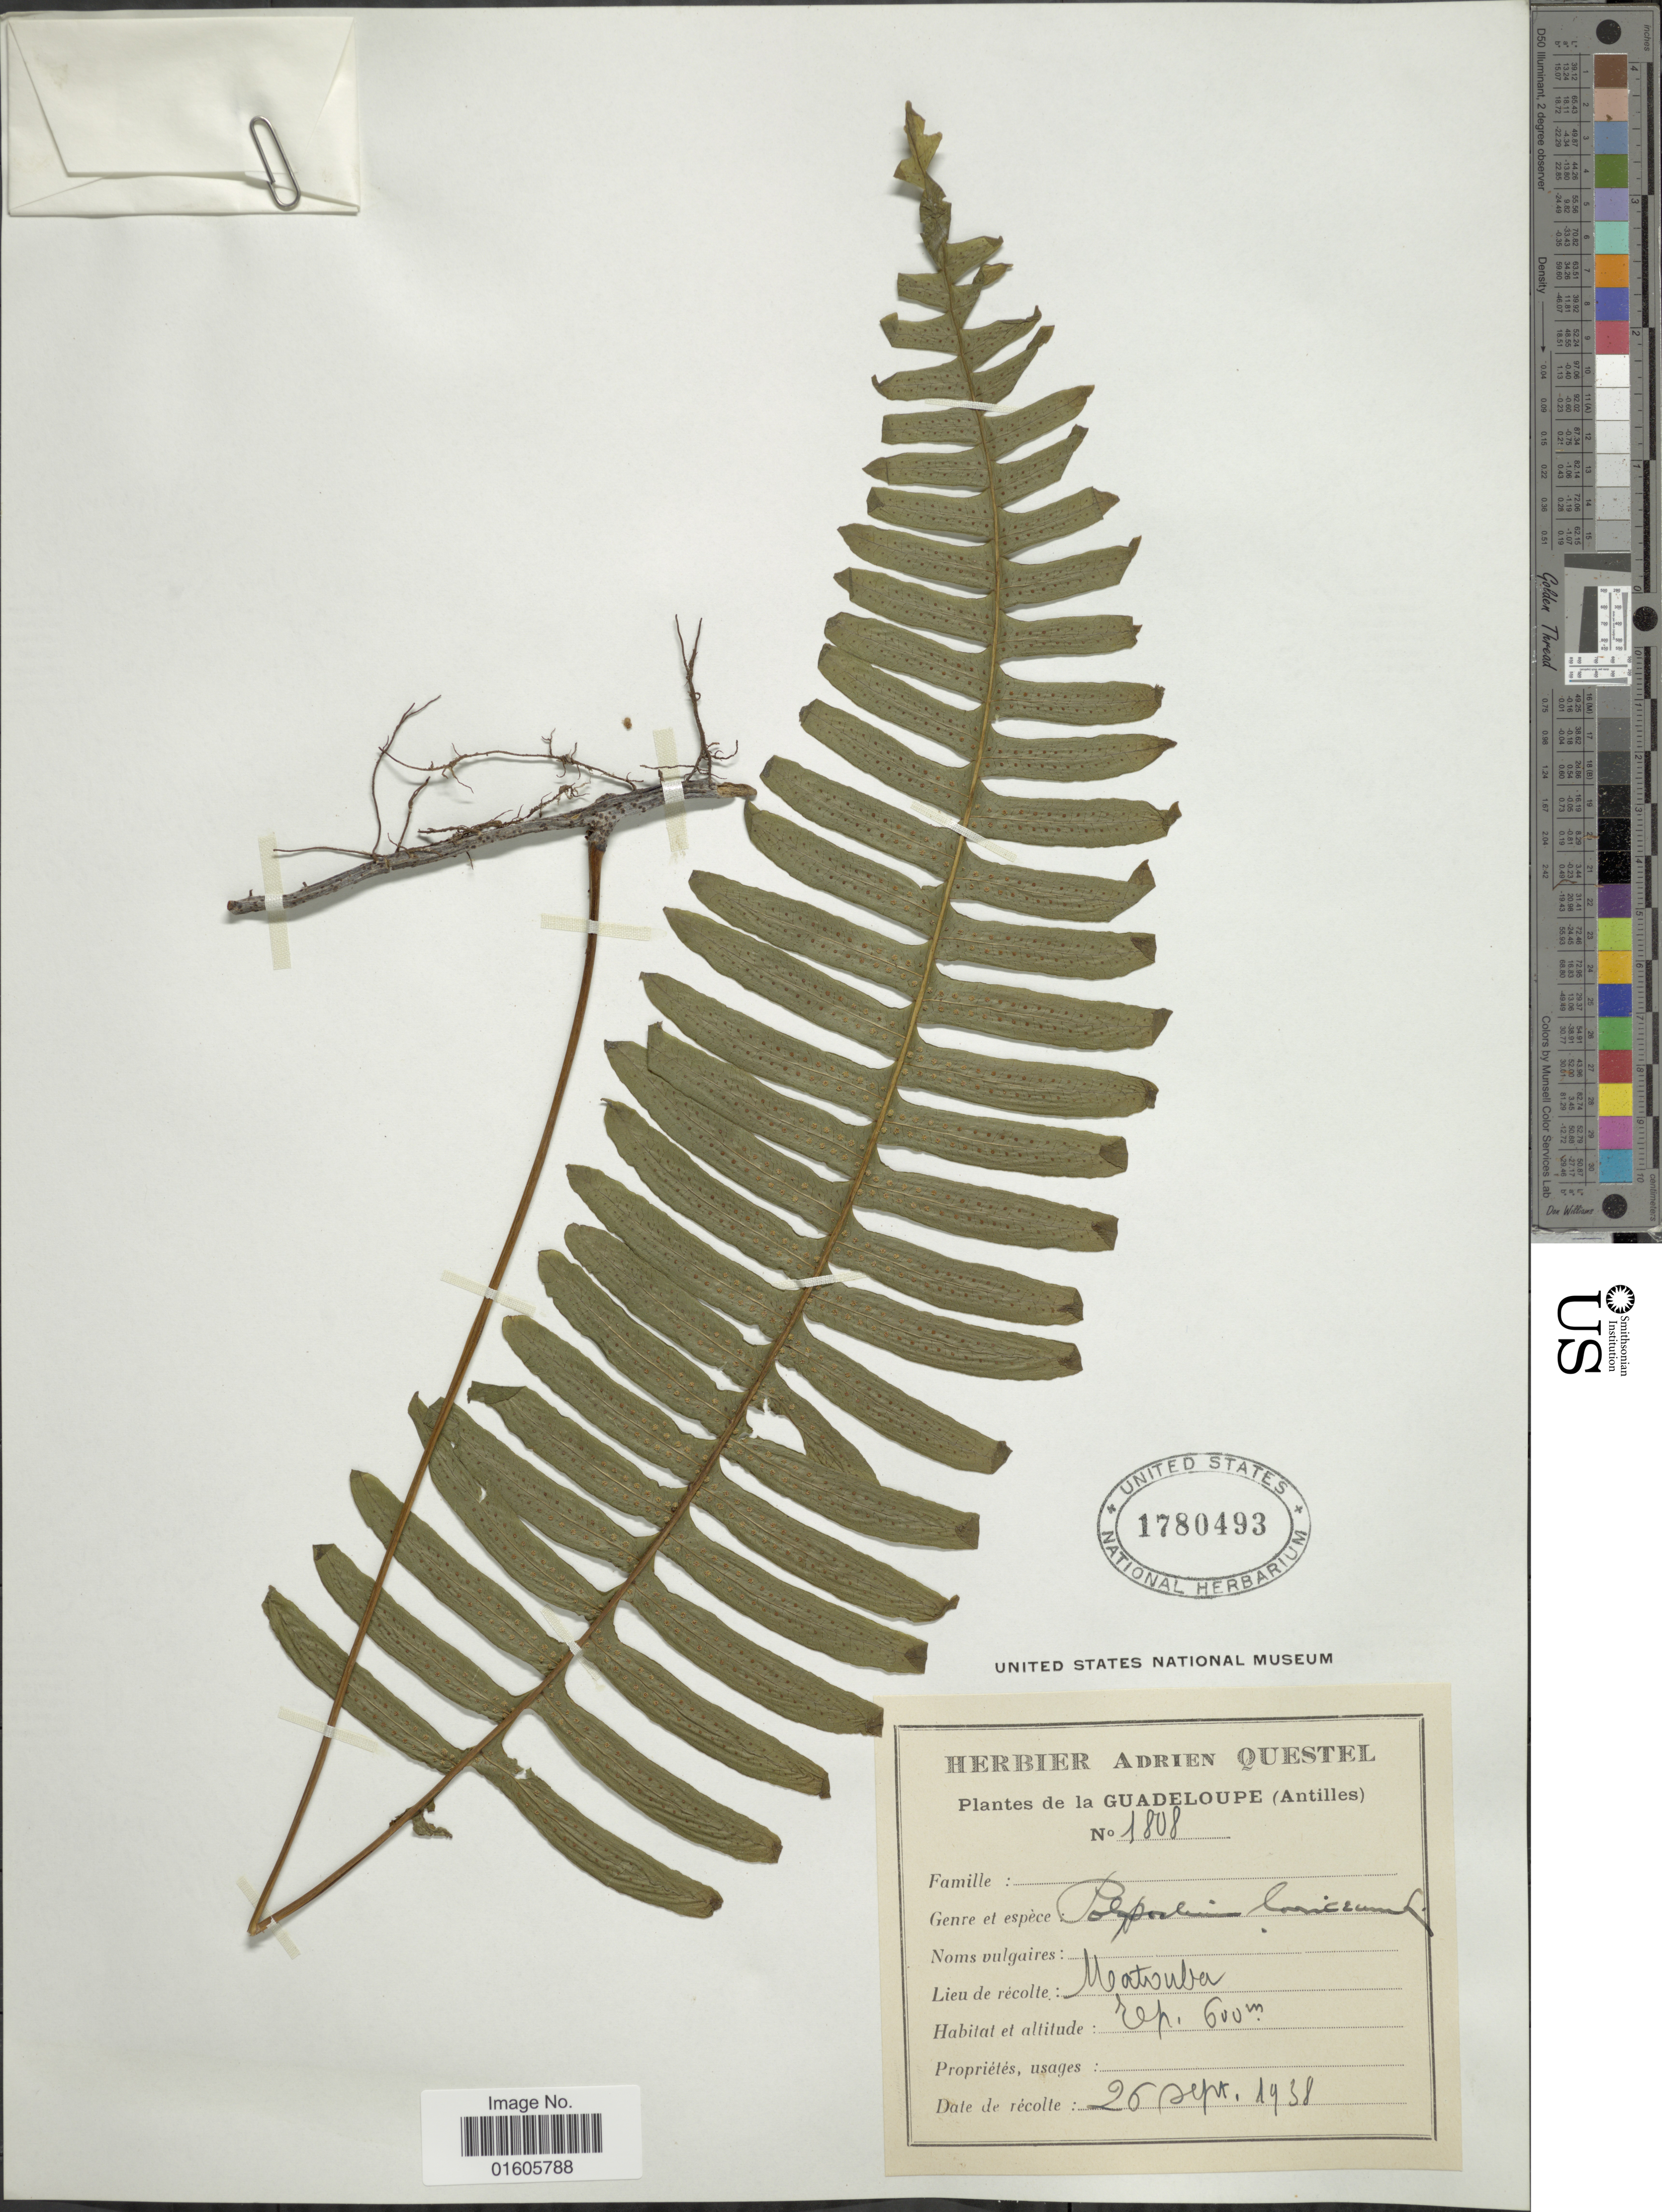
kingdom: Plantae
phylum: Tracheophyta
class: Polypodiopsida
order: Polypodiales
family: Polypodiaceae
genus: Serpocaulon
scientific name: Serpocaulon loriceum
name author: (L.) A.R. Sm.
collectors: ex herb. A. Questal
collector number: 1808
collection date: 1938-09-26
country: Guadeloupe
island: Leeward Is.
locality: Matouba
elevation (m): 600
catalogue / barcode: US 1780493